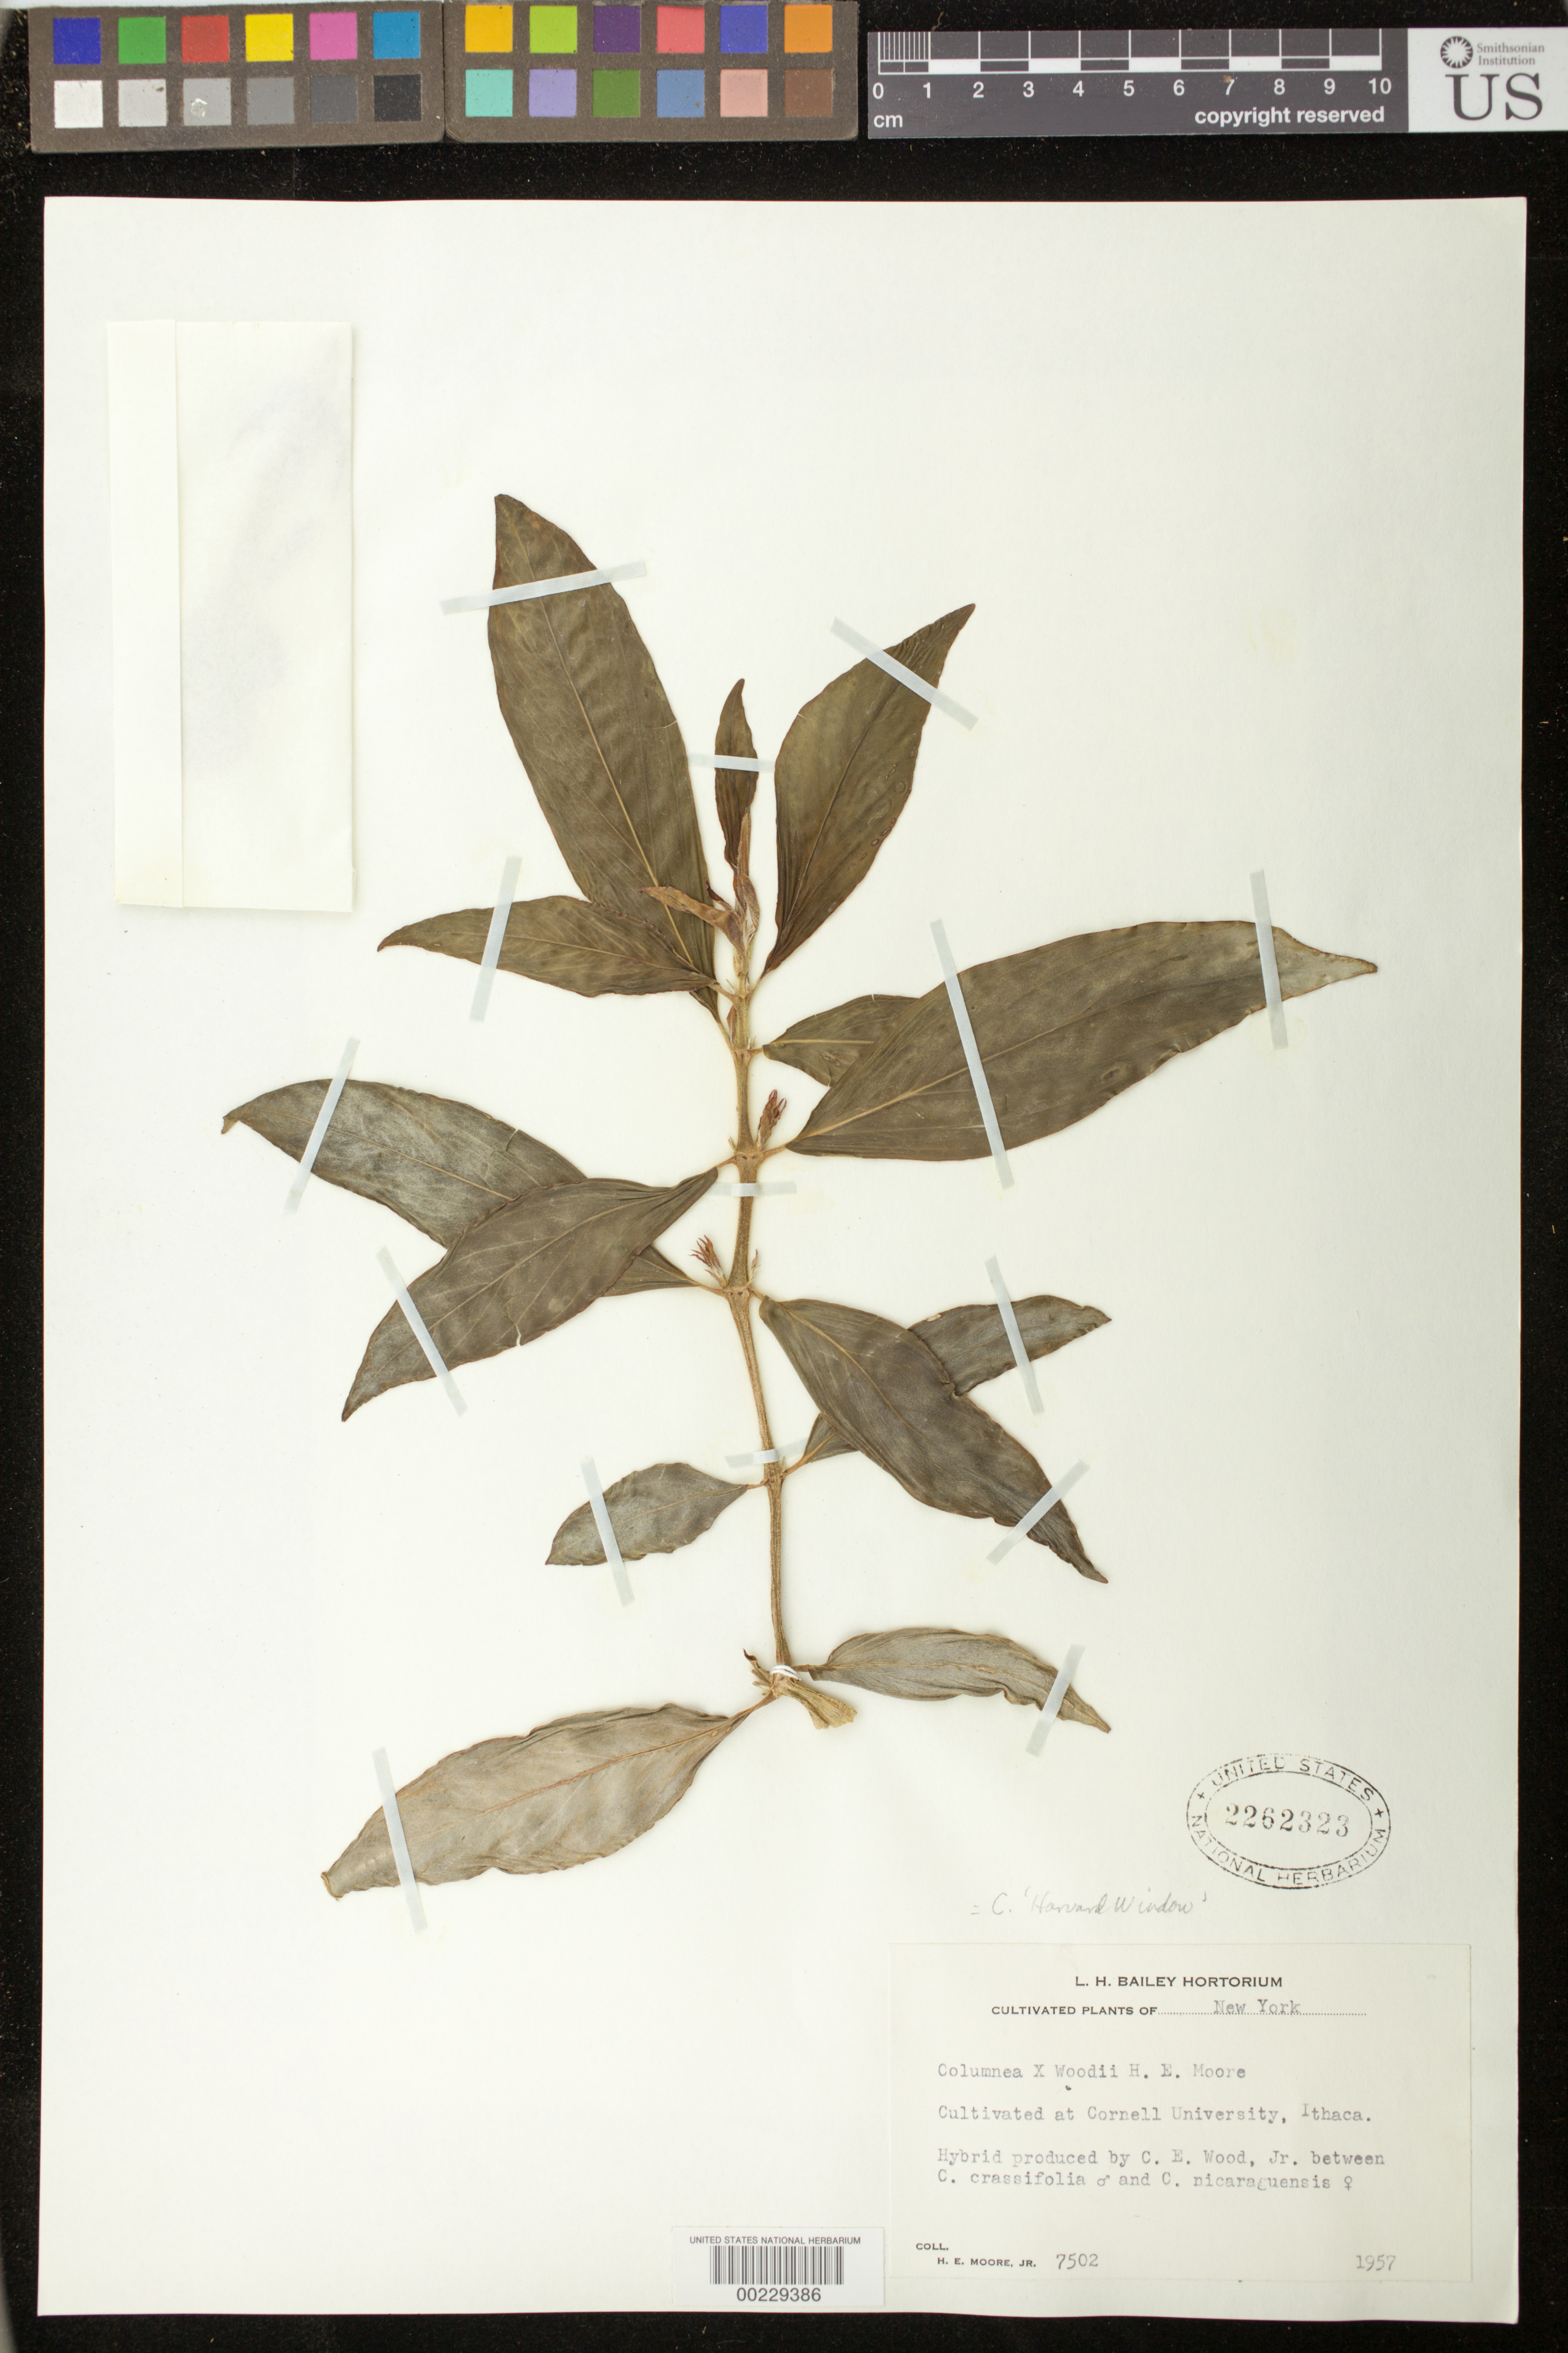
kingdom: Plantae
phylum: Tracheophyta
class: Magnoliopsida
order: Lamiales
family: Gesneriaceae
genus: Columnea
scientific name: Columnea 'Harvard Window'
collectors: H. E. Moore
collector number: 7502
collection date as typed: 1957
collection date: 1957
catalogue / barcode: US 2262323